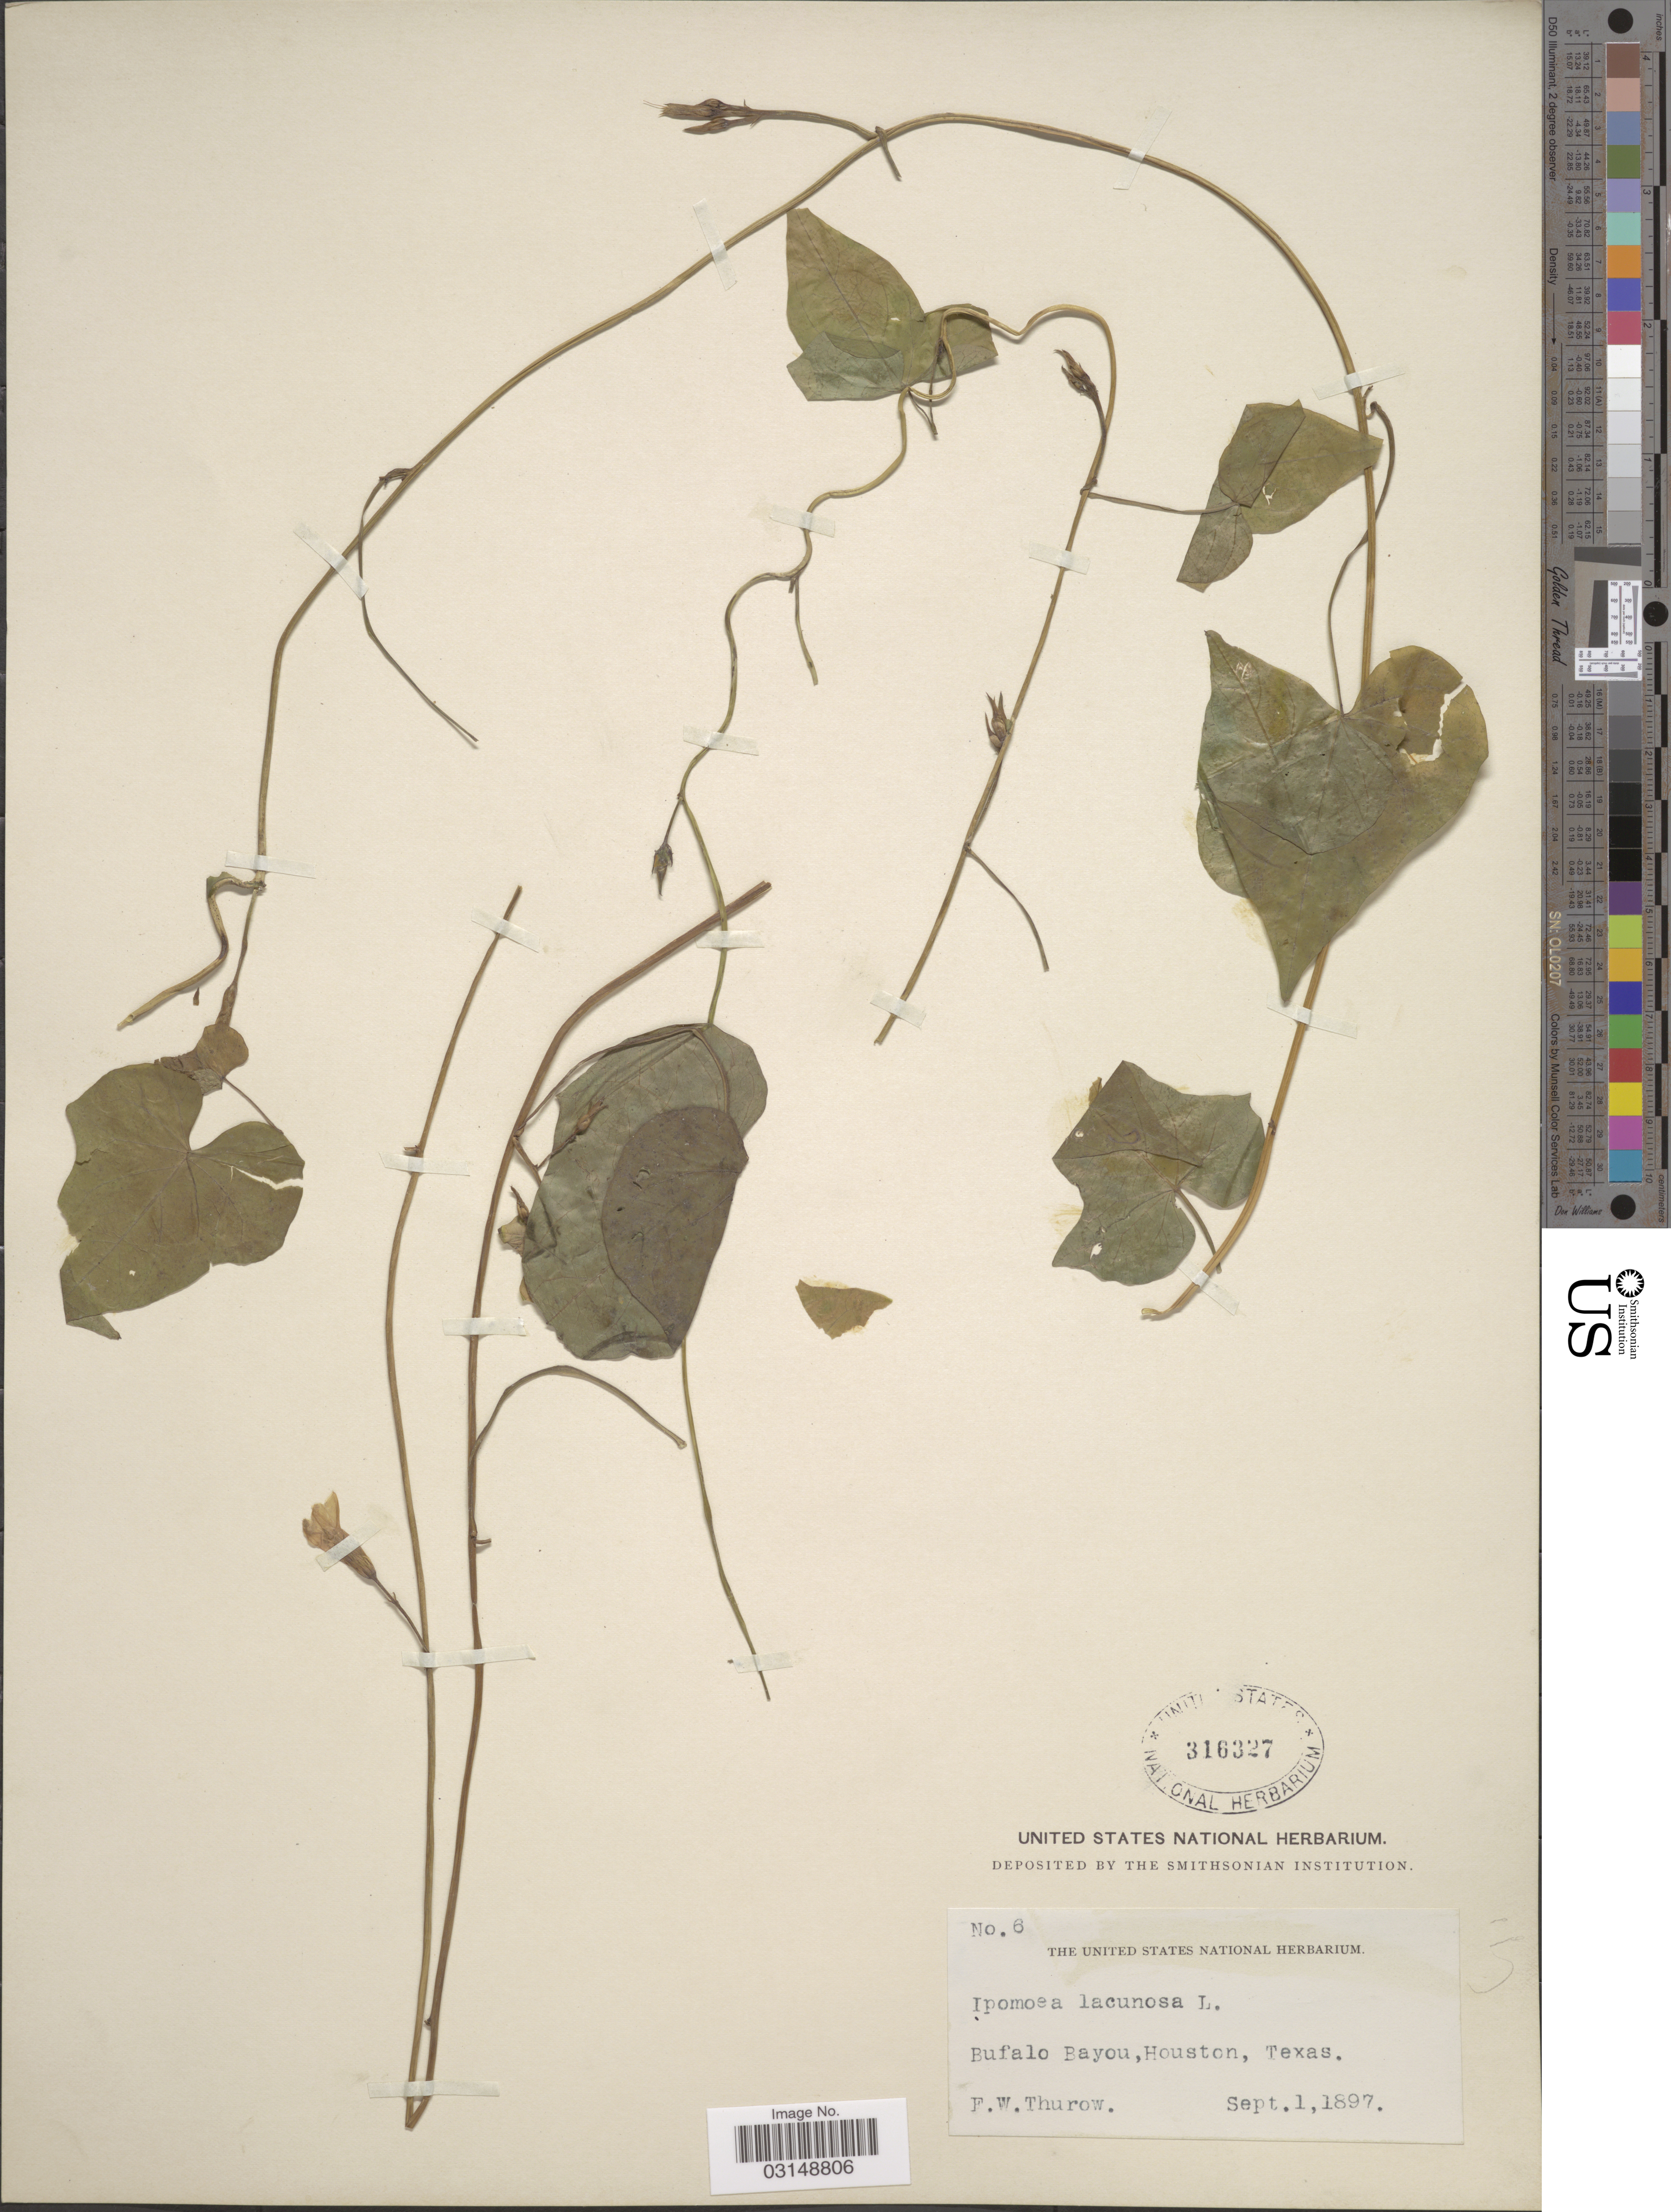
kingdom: Plantae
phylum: Tracheophyta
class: Magnoliopsida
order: Solanales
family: Convolvulaceae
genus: Ipomoea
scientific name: Ipomoea lacunosa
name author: L.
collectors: F. W. Thurow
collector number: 6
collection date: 1897-09-01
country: United States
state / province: Texas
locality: Bufalo Bayou, Houston.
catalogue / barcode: US 316327